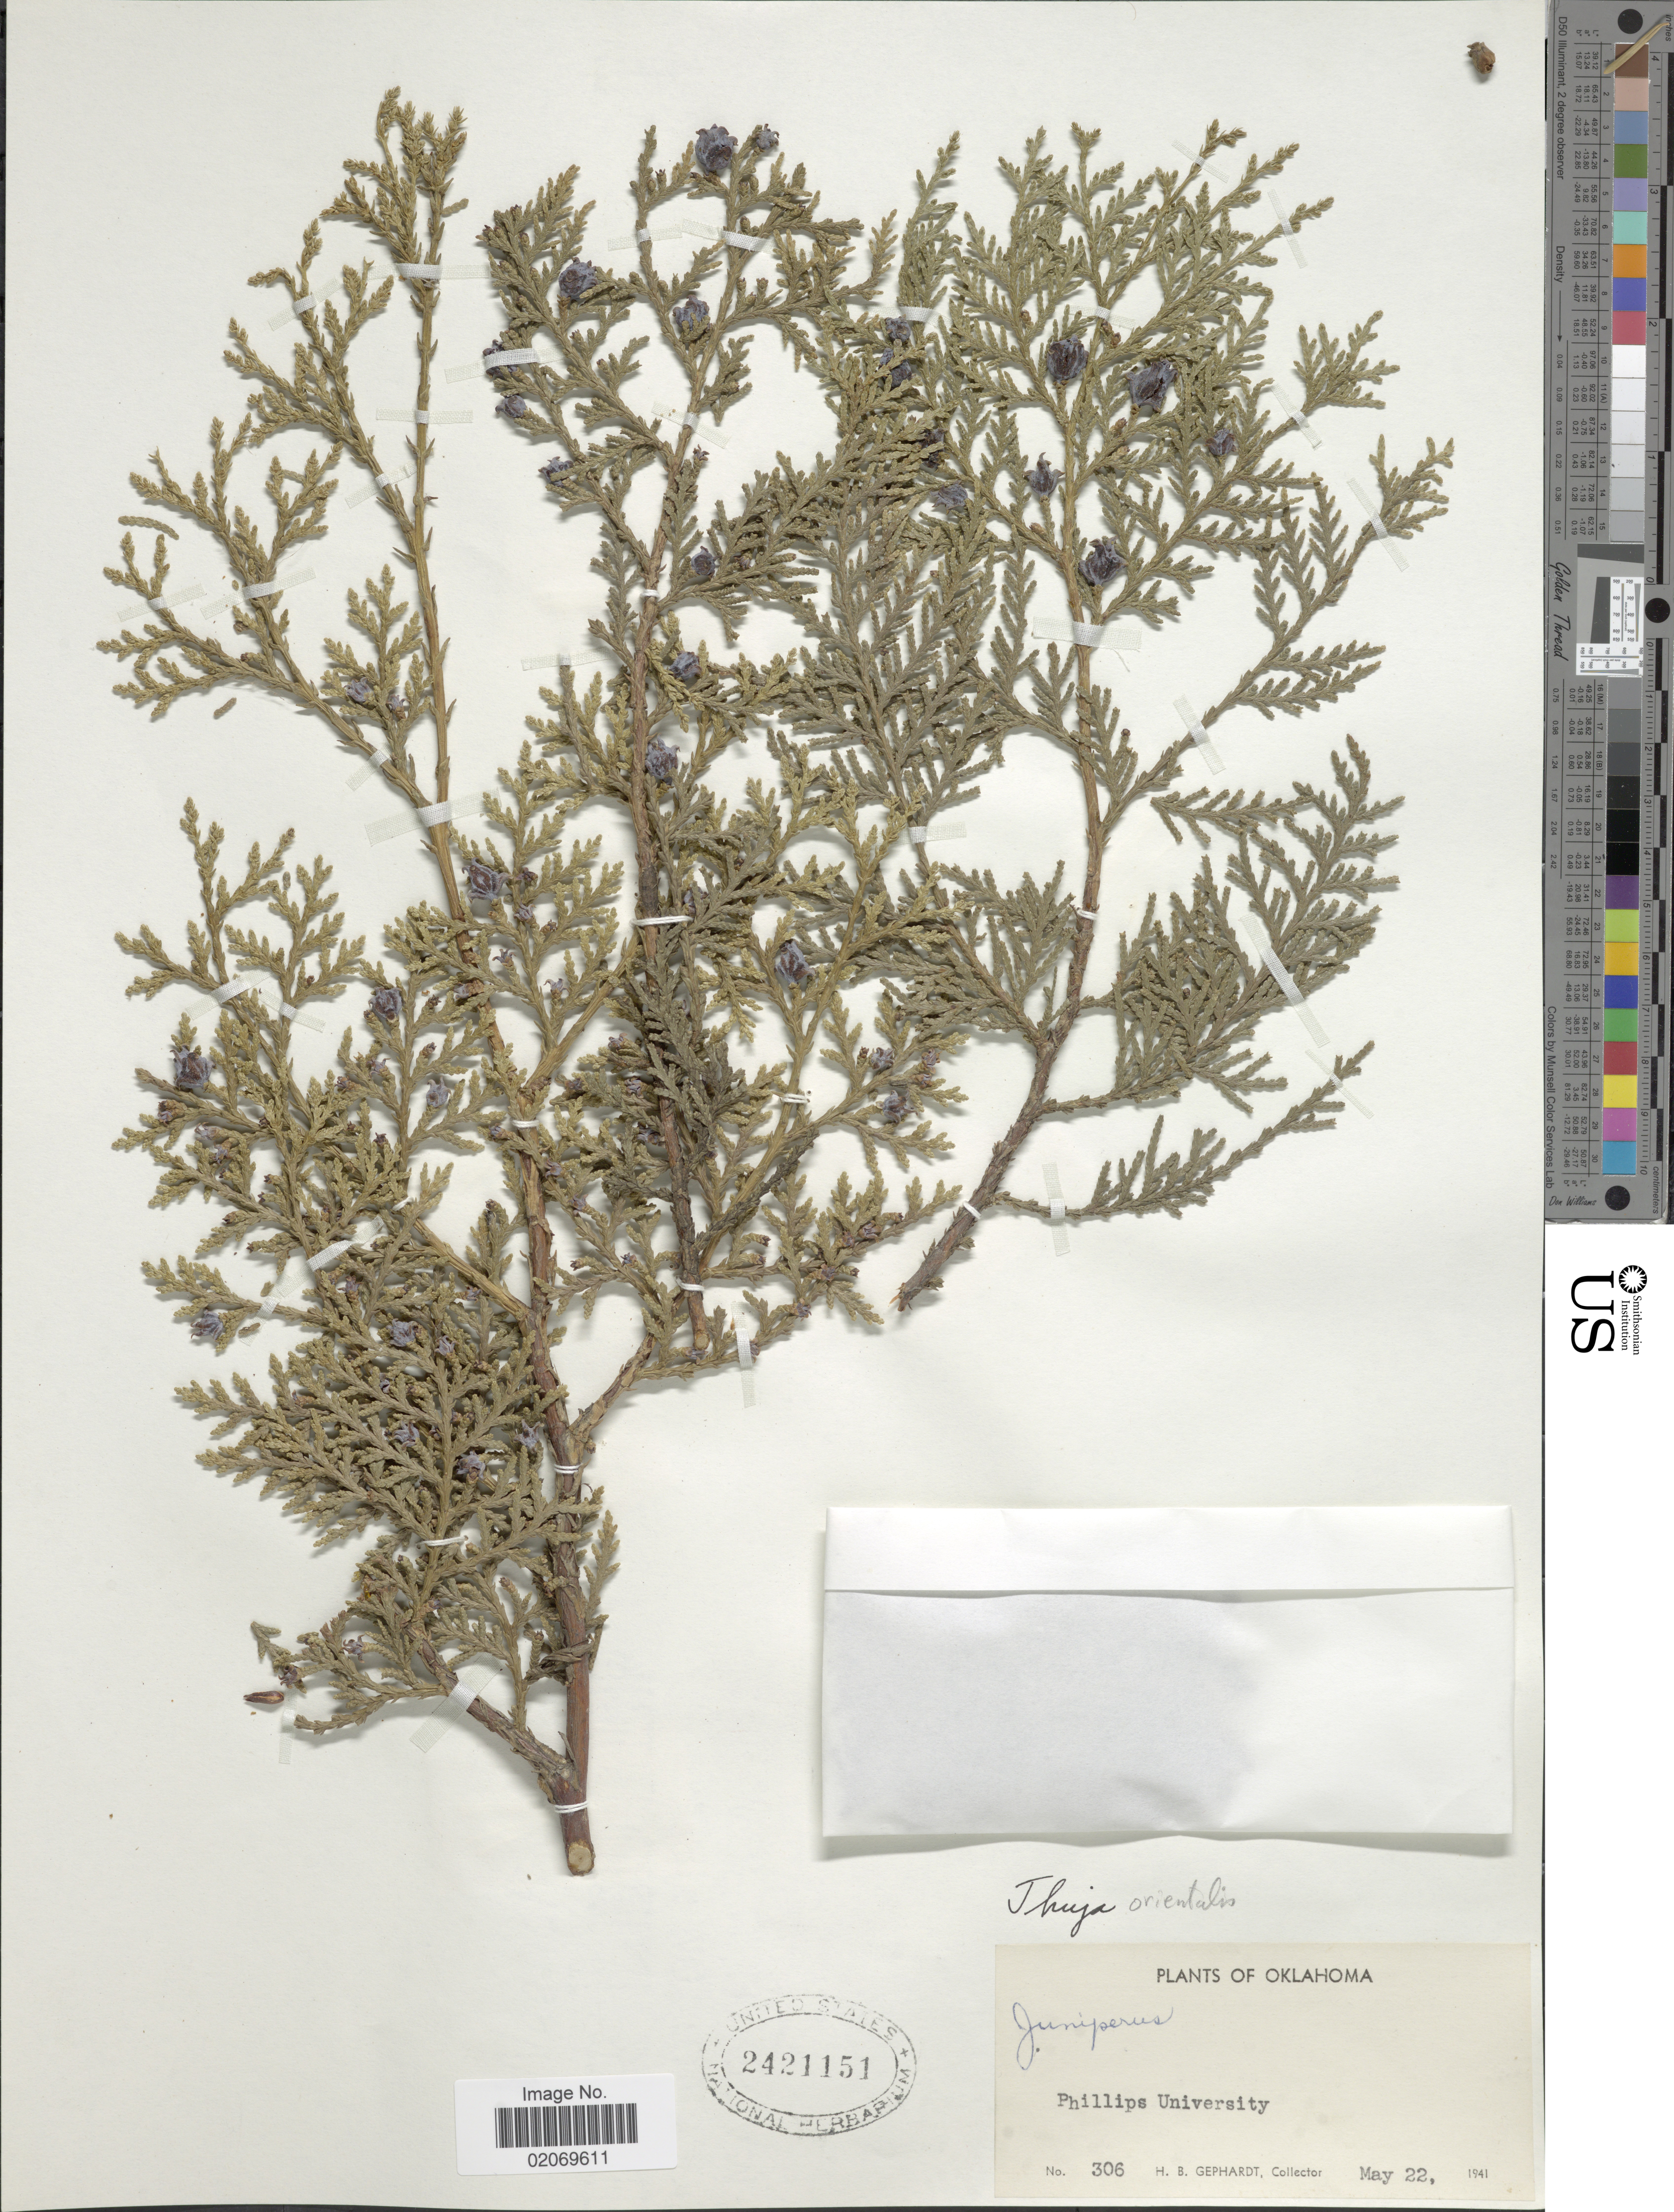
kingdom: Plantae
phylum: Tracheophyta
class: Pinopsida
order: Pinales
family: Cupressaceae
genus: Thuja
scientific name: Thuja orientalis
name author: L.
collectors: H. Gephardt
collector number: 306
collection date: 1941-05-22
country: United States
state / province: Oklahoma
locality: Phillips University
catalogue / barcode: US 2421151